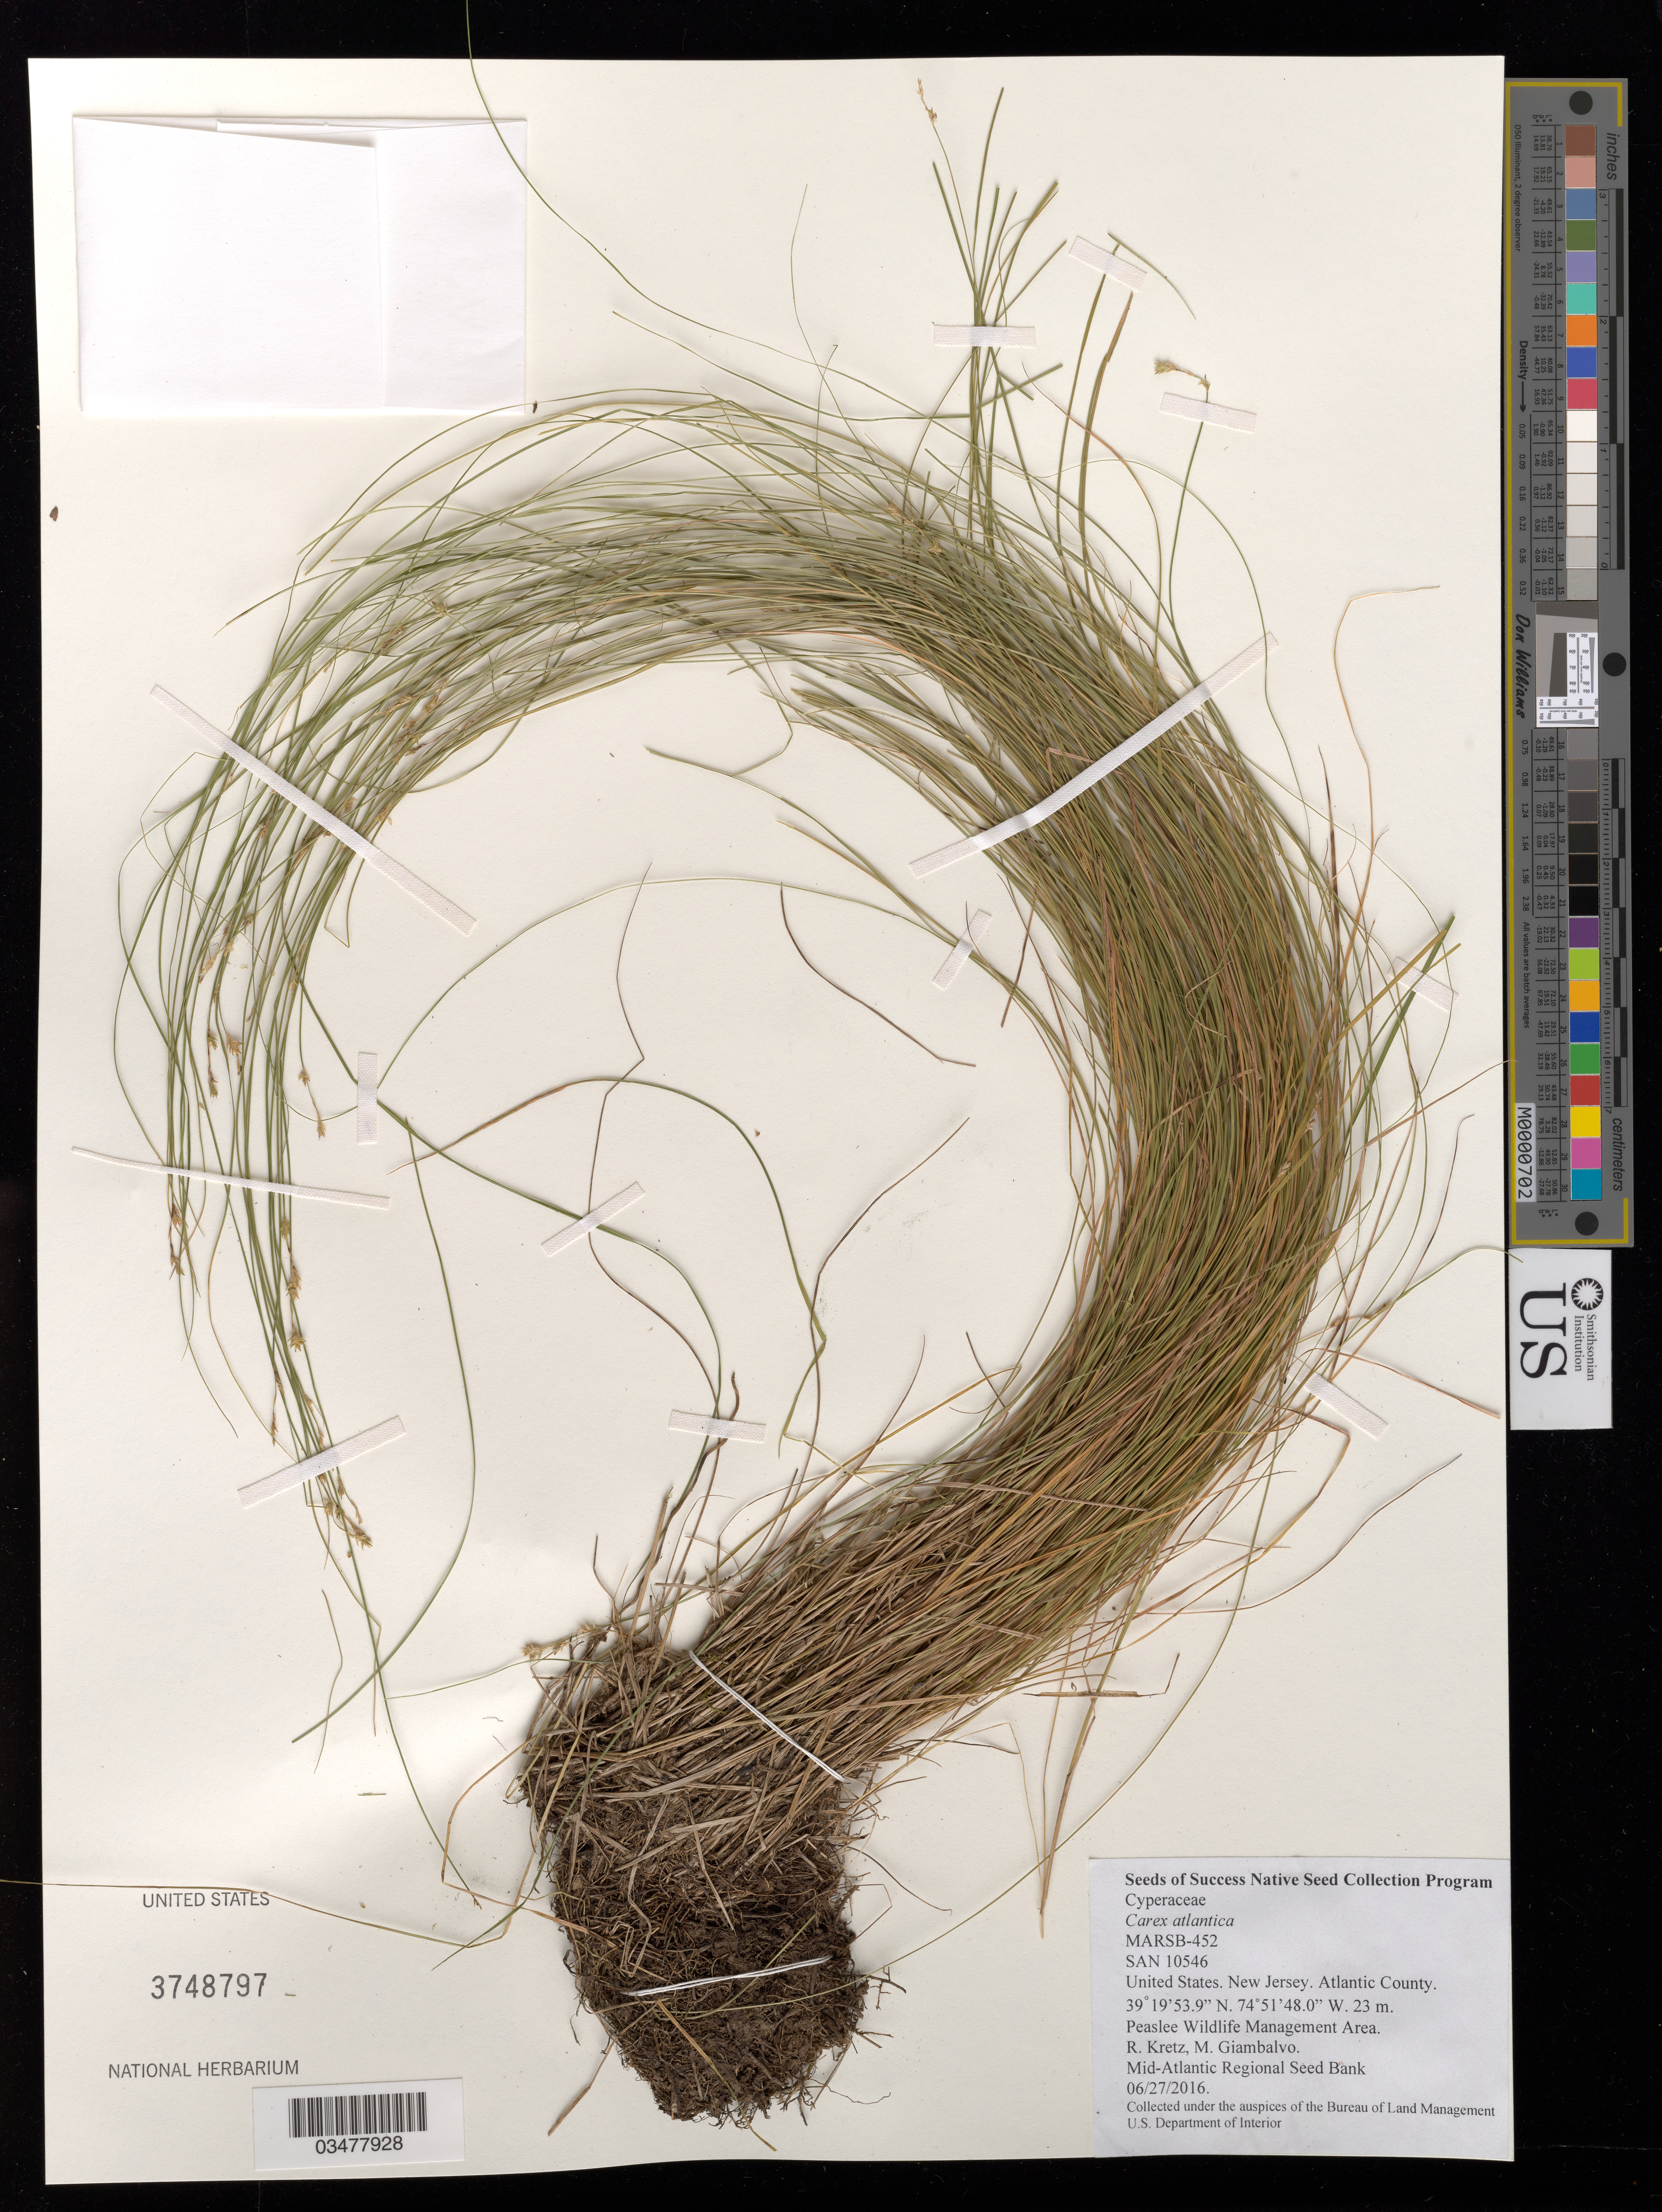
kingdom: Plantae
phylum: Tracheophyta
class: Liliopsida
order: Poales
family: Cyperaceae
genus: Carex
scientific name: Carex atlantica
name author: L.H. Bailey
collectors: R. Kretz & M. Giambalvo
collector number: MARSB-452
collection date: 2016-06-27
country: United States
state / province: New Jersey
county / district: Atlantic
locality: Peaslee Wildlife Management Area, Trail off 1st Avenue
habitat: mixed hardwood swamp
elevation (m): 7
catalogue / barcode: US 3748797